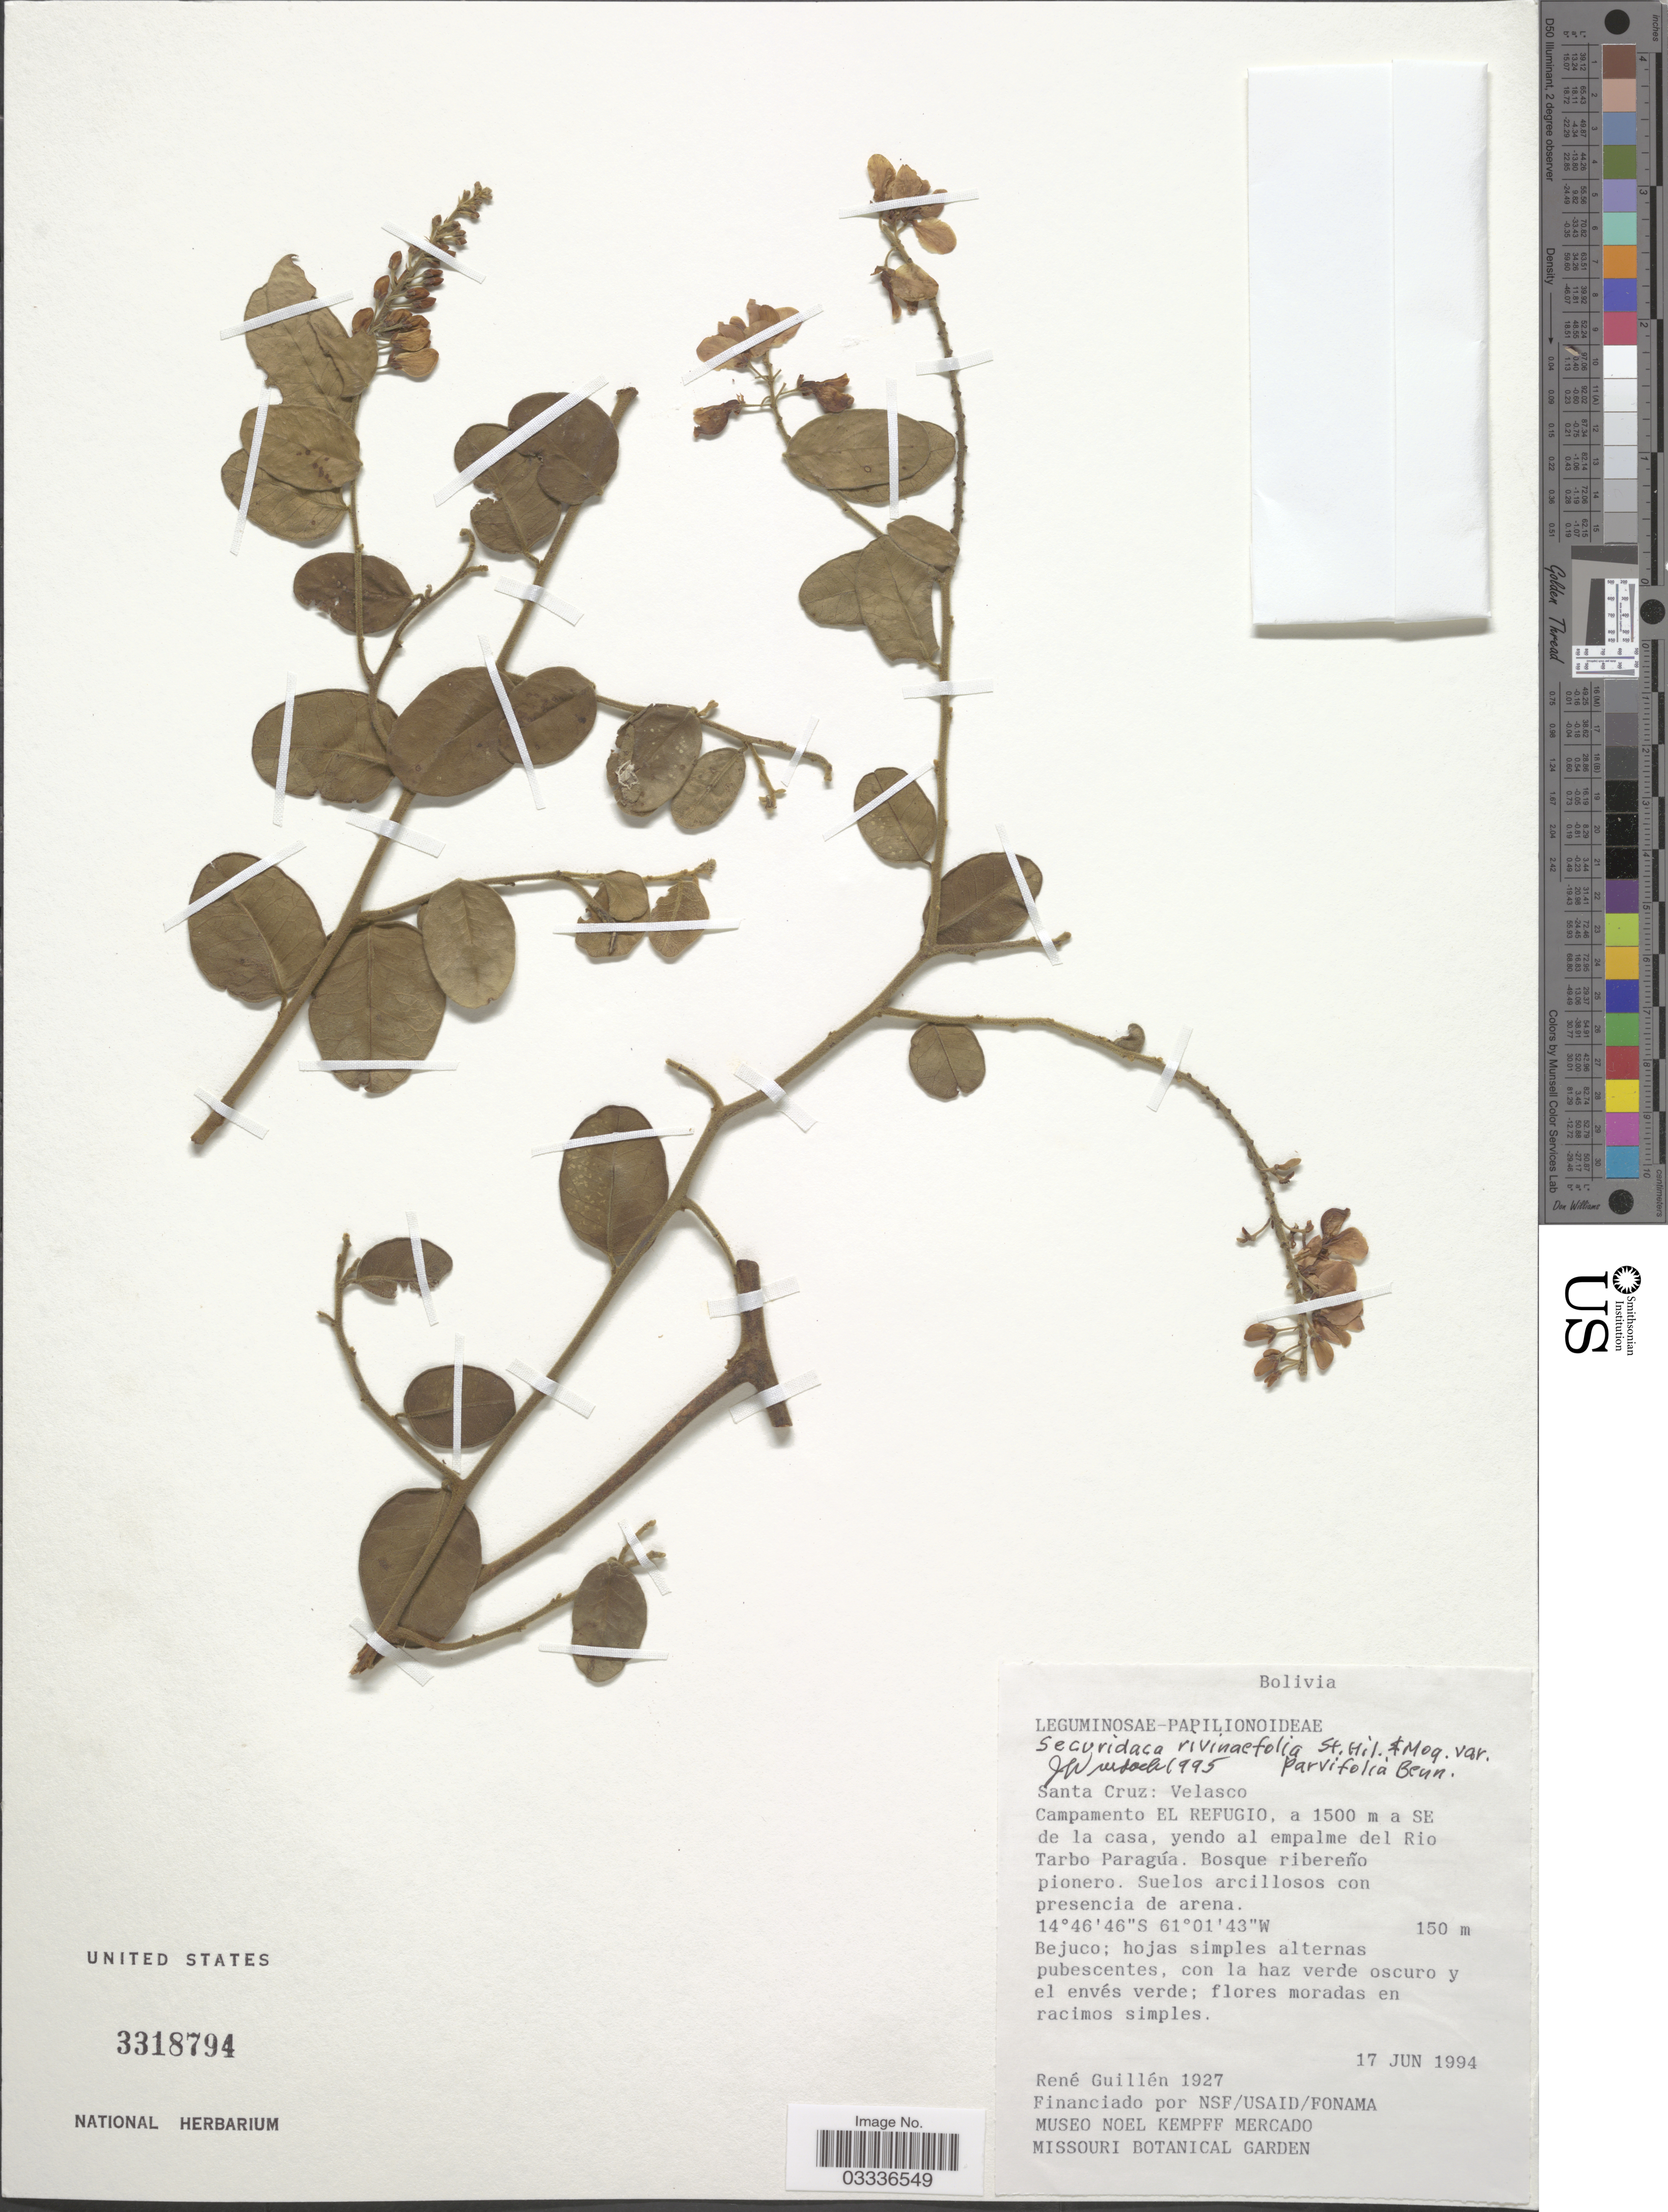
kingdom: Plantae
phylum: Tracheophyta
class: Magnoliopsida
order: Fabales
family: Polygalaceae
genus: Securidaca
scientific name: Securidaca rivinifolia var. parvifolia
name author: A.W. Benn.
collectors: R. Guillen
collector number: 1927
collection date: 1994-06-17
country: Bolivia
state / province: Santa Cruz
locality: Velasco. Campamento El Refugio, a 1500 m a SE de la casa, yendo al empalme del Rio Tarbo Paragúa.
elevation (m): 150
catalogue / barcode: US 3318794